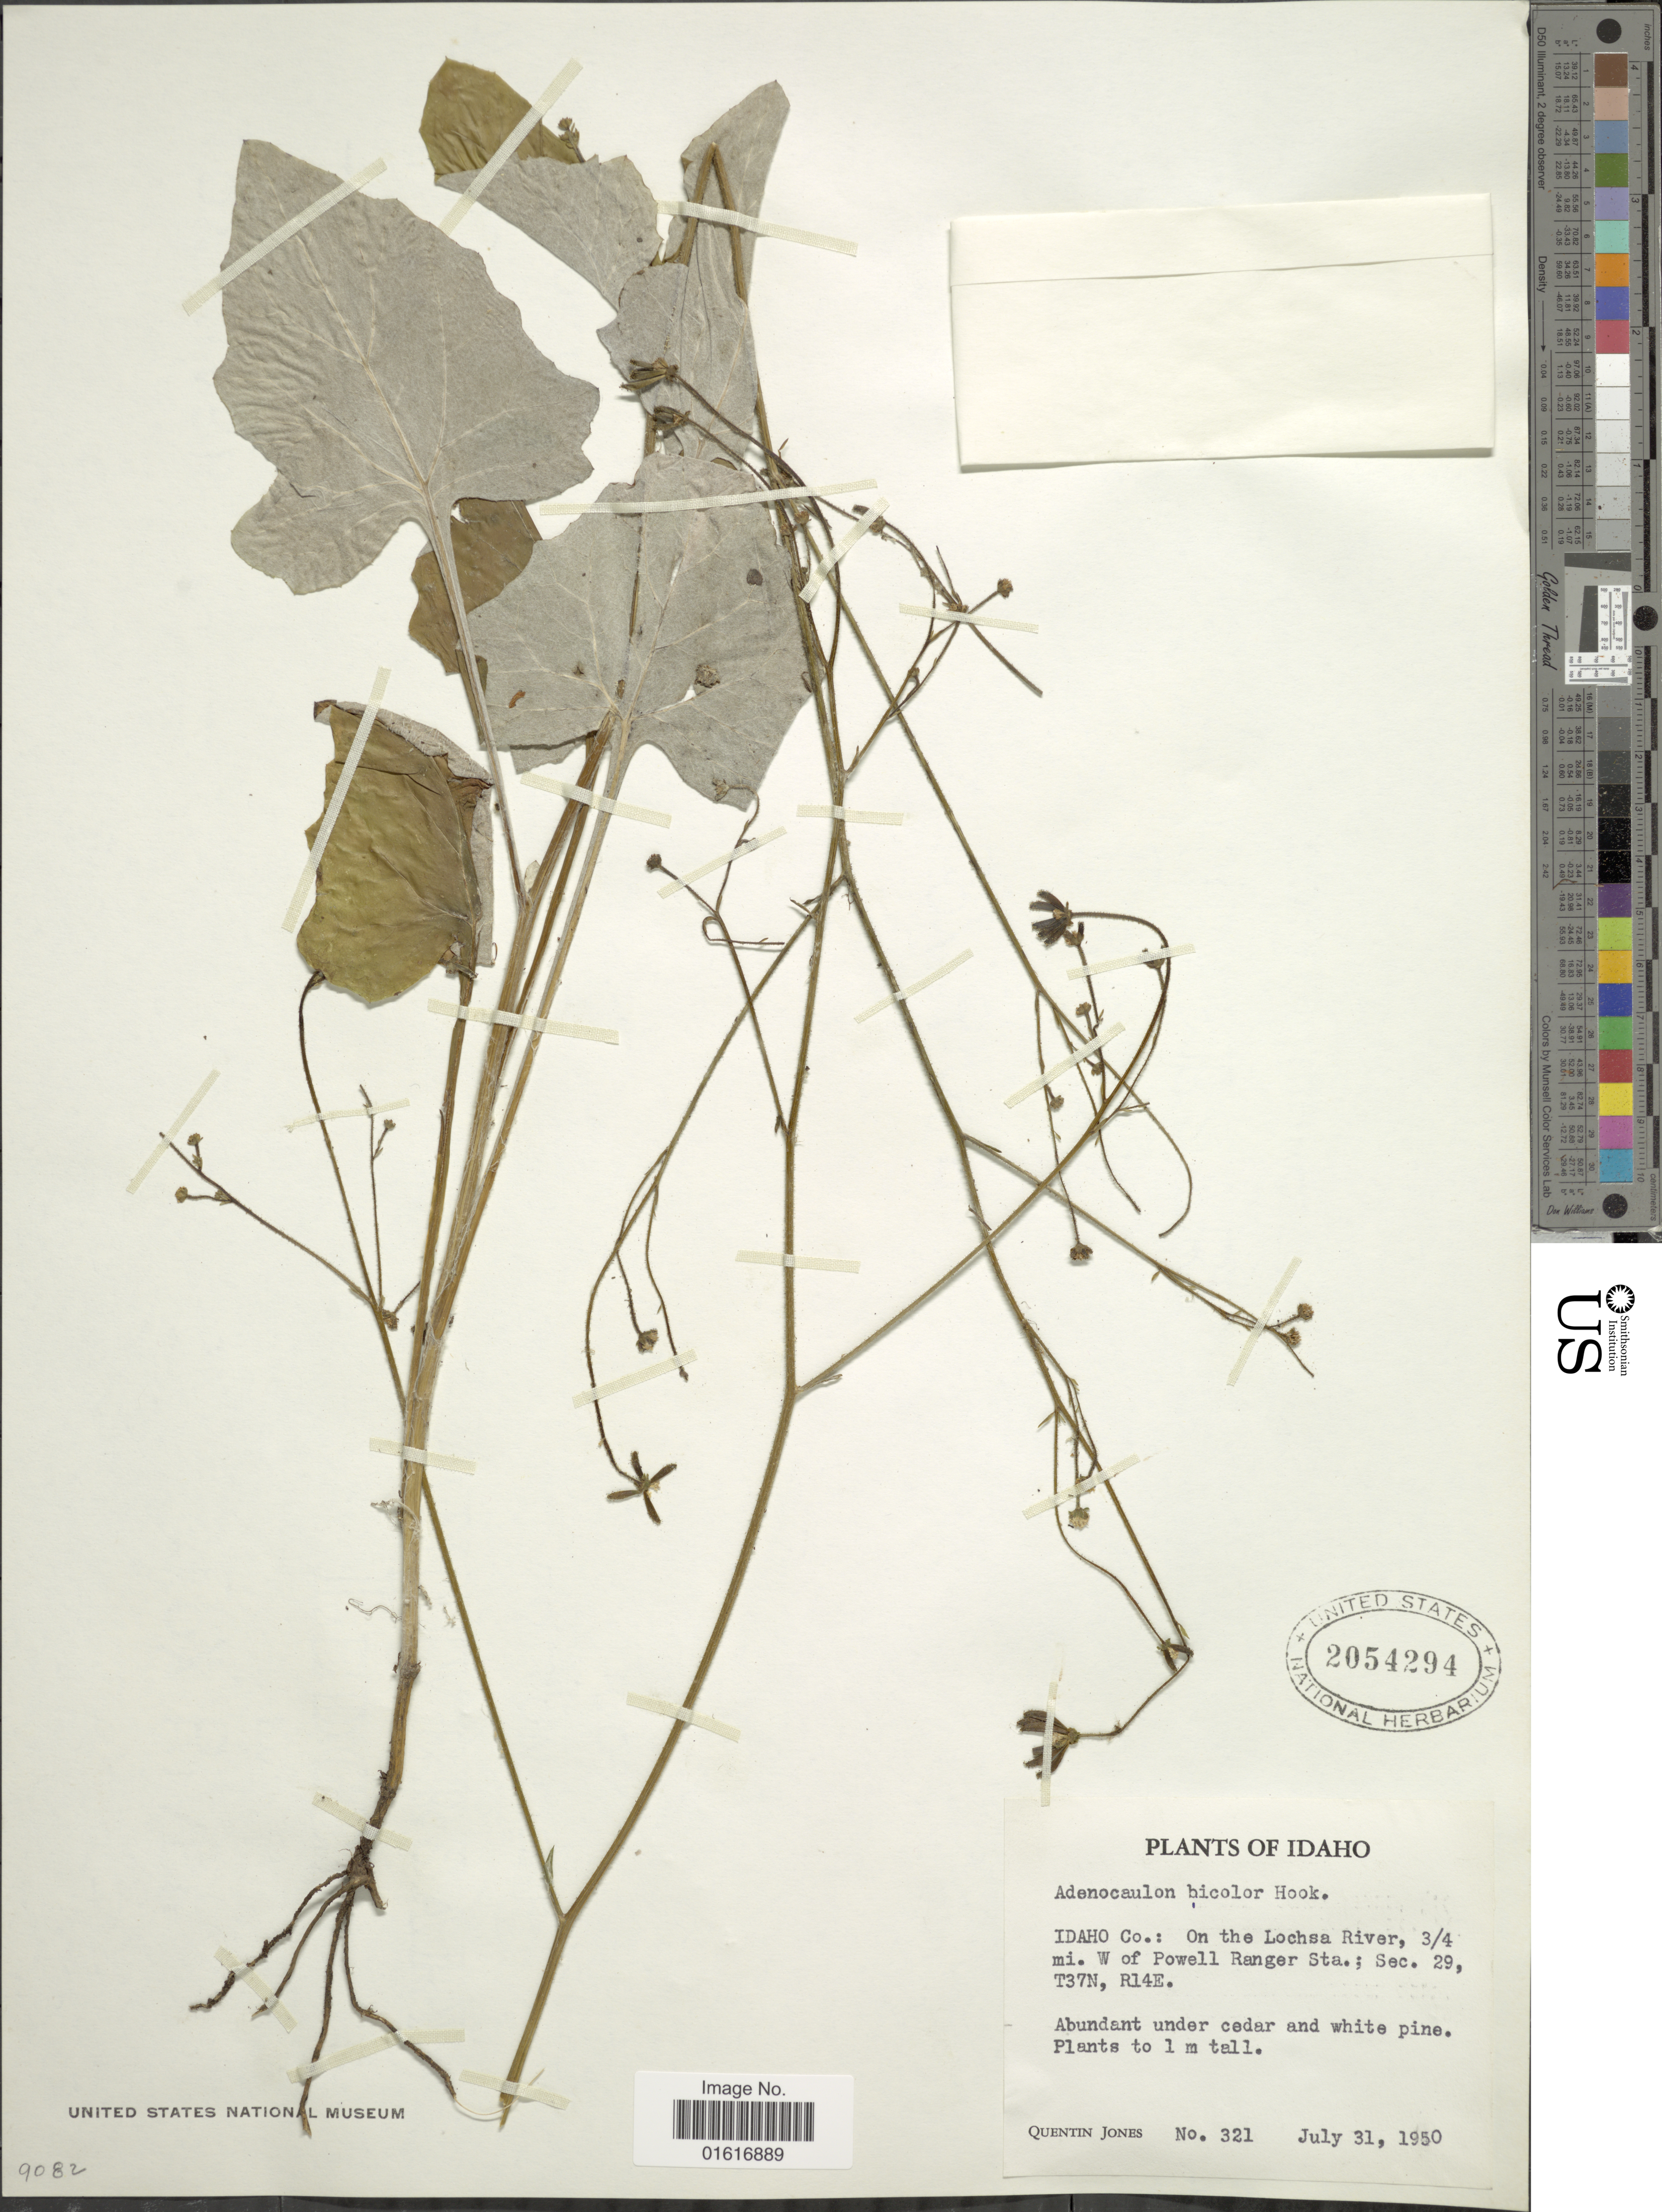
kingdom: Plantae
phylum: Tracheophyta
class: Magnoliopsida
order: Asterales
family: Asteraceae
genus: Adenocaulon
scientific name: Adenocaulon bicolor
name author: Hook.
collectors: Q. Jones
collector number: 321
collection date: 1950-07-31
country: United States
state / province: Idaho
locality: On the Lochsa River, 3/4 mi. W of Powell Ranger Sta. Sec 29 T37N, R14E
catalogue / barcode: US 2054294